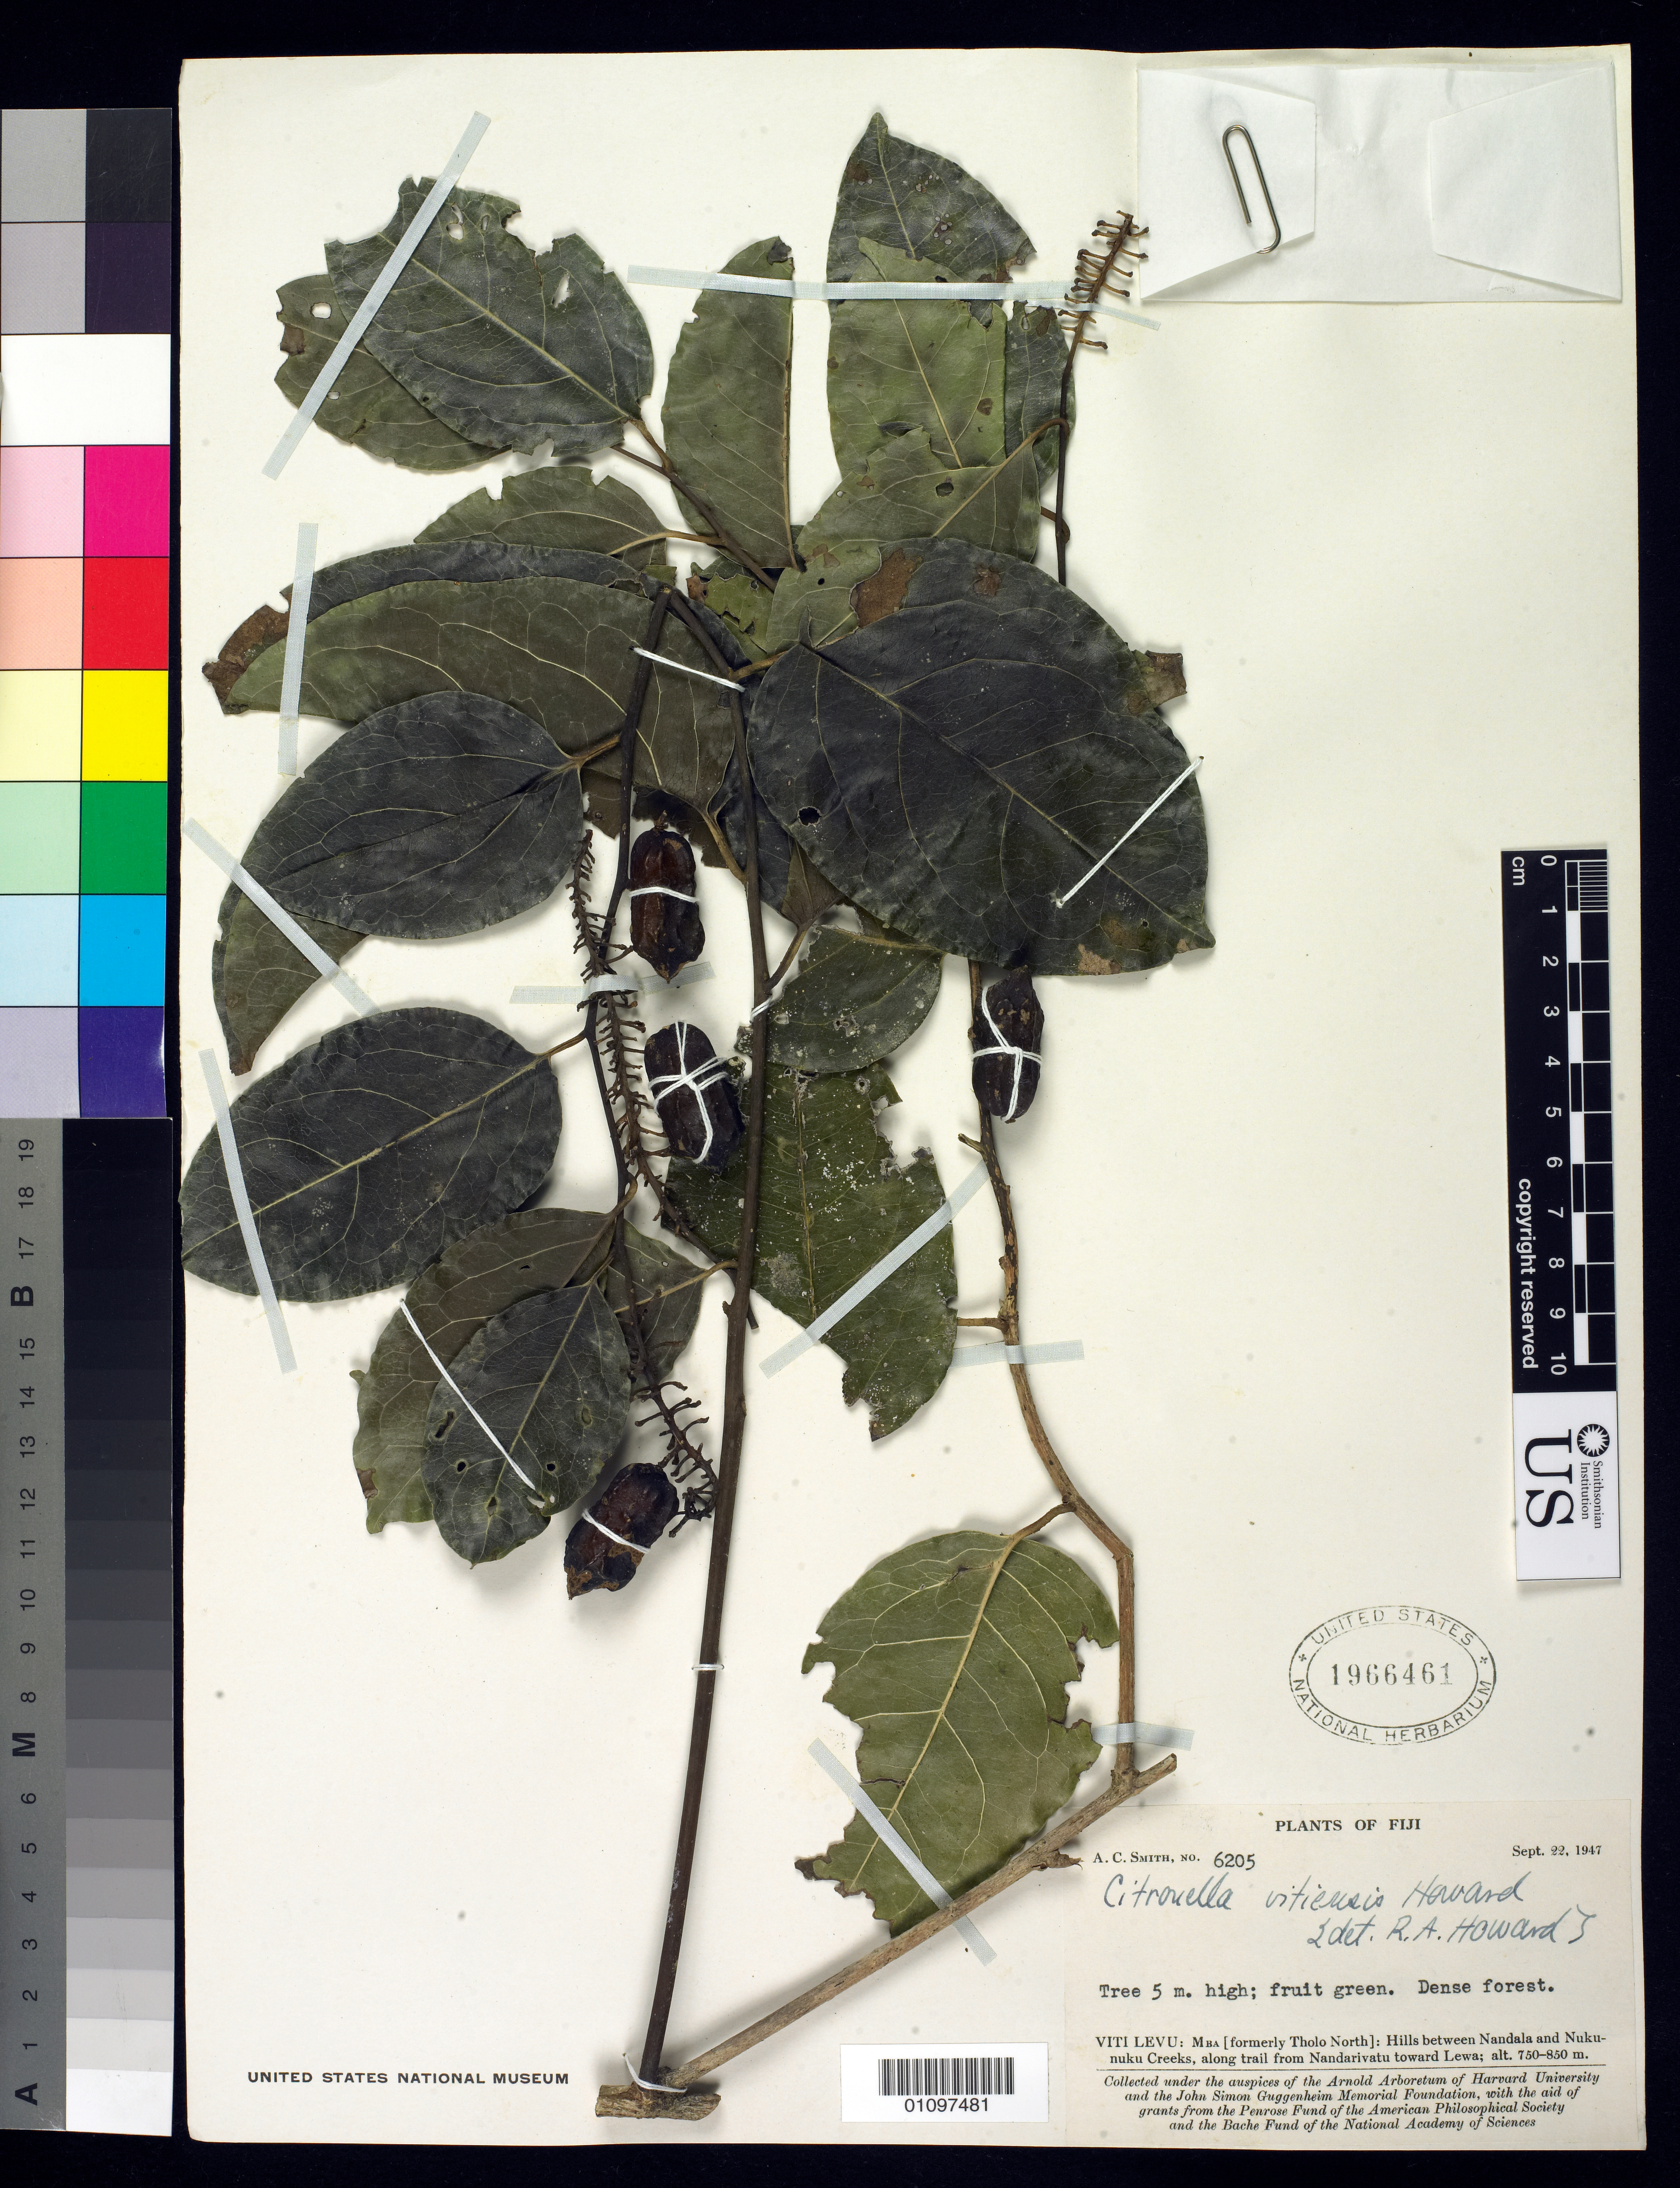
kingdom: Plantae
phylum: Tracheophyta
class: Magnoliopsida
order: Cardiopteridales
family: Cardiopteridaceae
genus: Citronella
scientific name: Citronella vitiensis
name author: R.A. Howard in A.C. Sm.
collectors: A. C. Smith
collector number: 6205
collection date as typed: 22 Sep 1947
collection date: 1947-09-22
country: Fiji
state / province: Western Division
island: Viti Levu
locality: Mba Prov., between Nandala and Nukunuku Creeks, trail from Nandarivatu toward Lewa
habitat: Dense Forest.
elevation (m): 750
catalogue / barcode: US 1966461